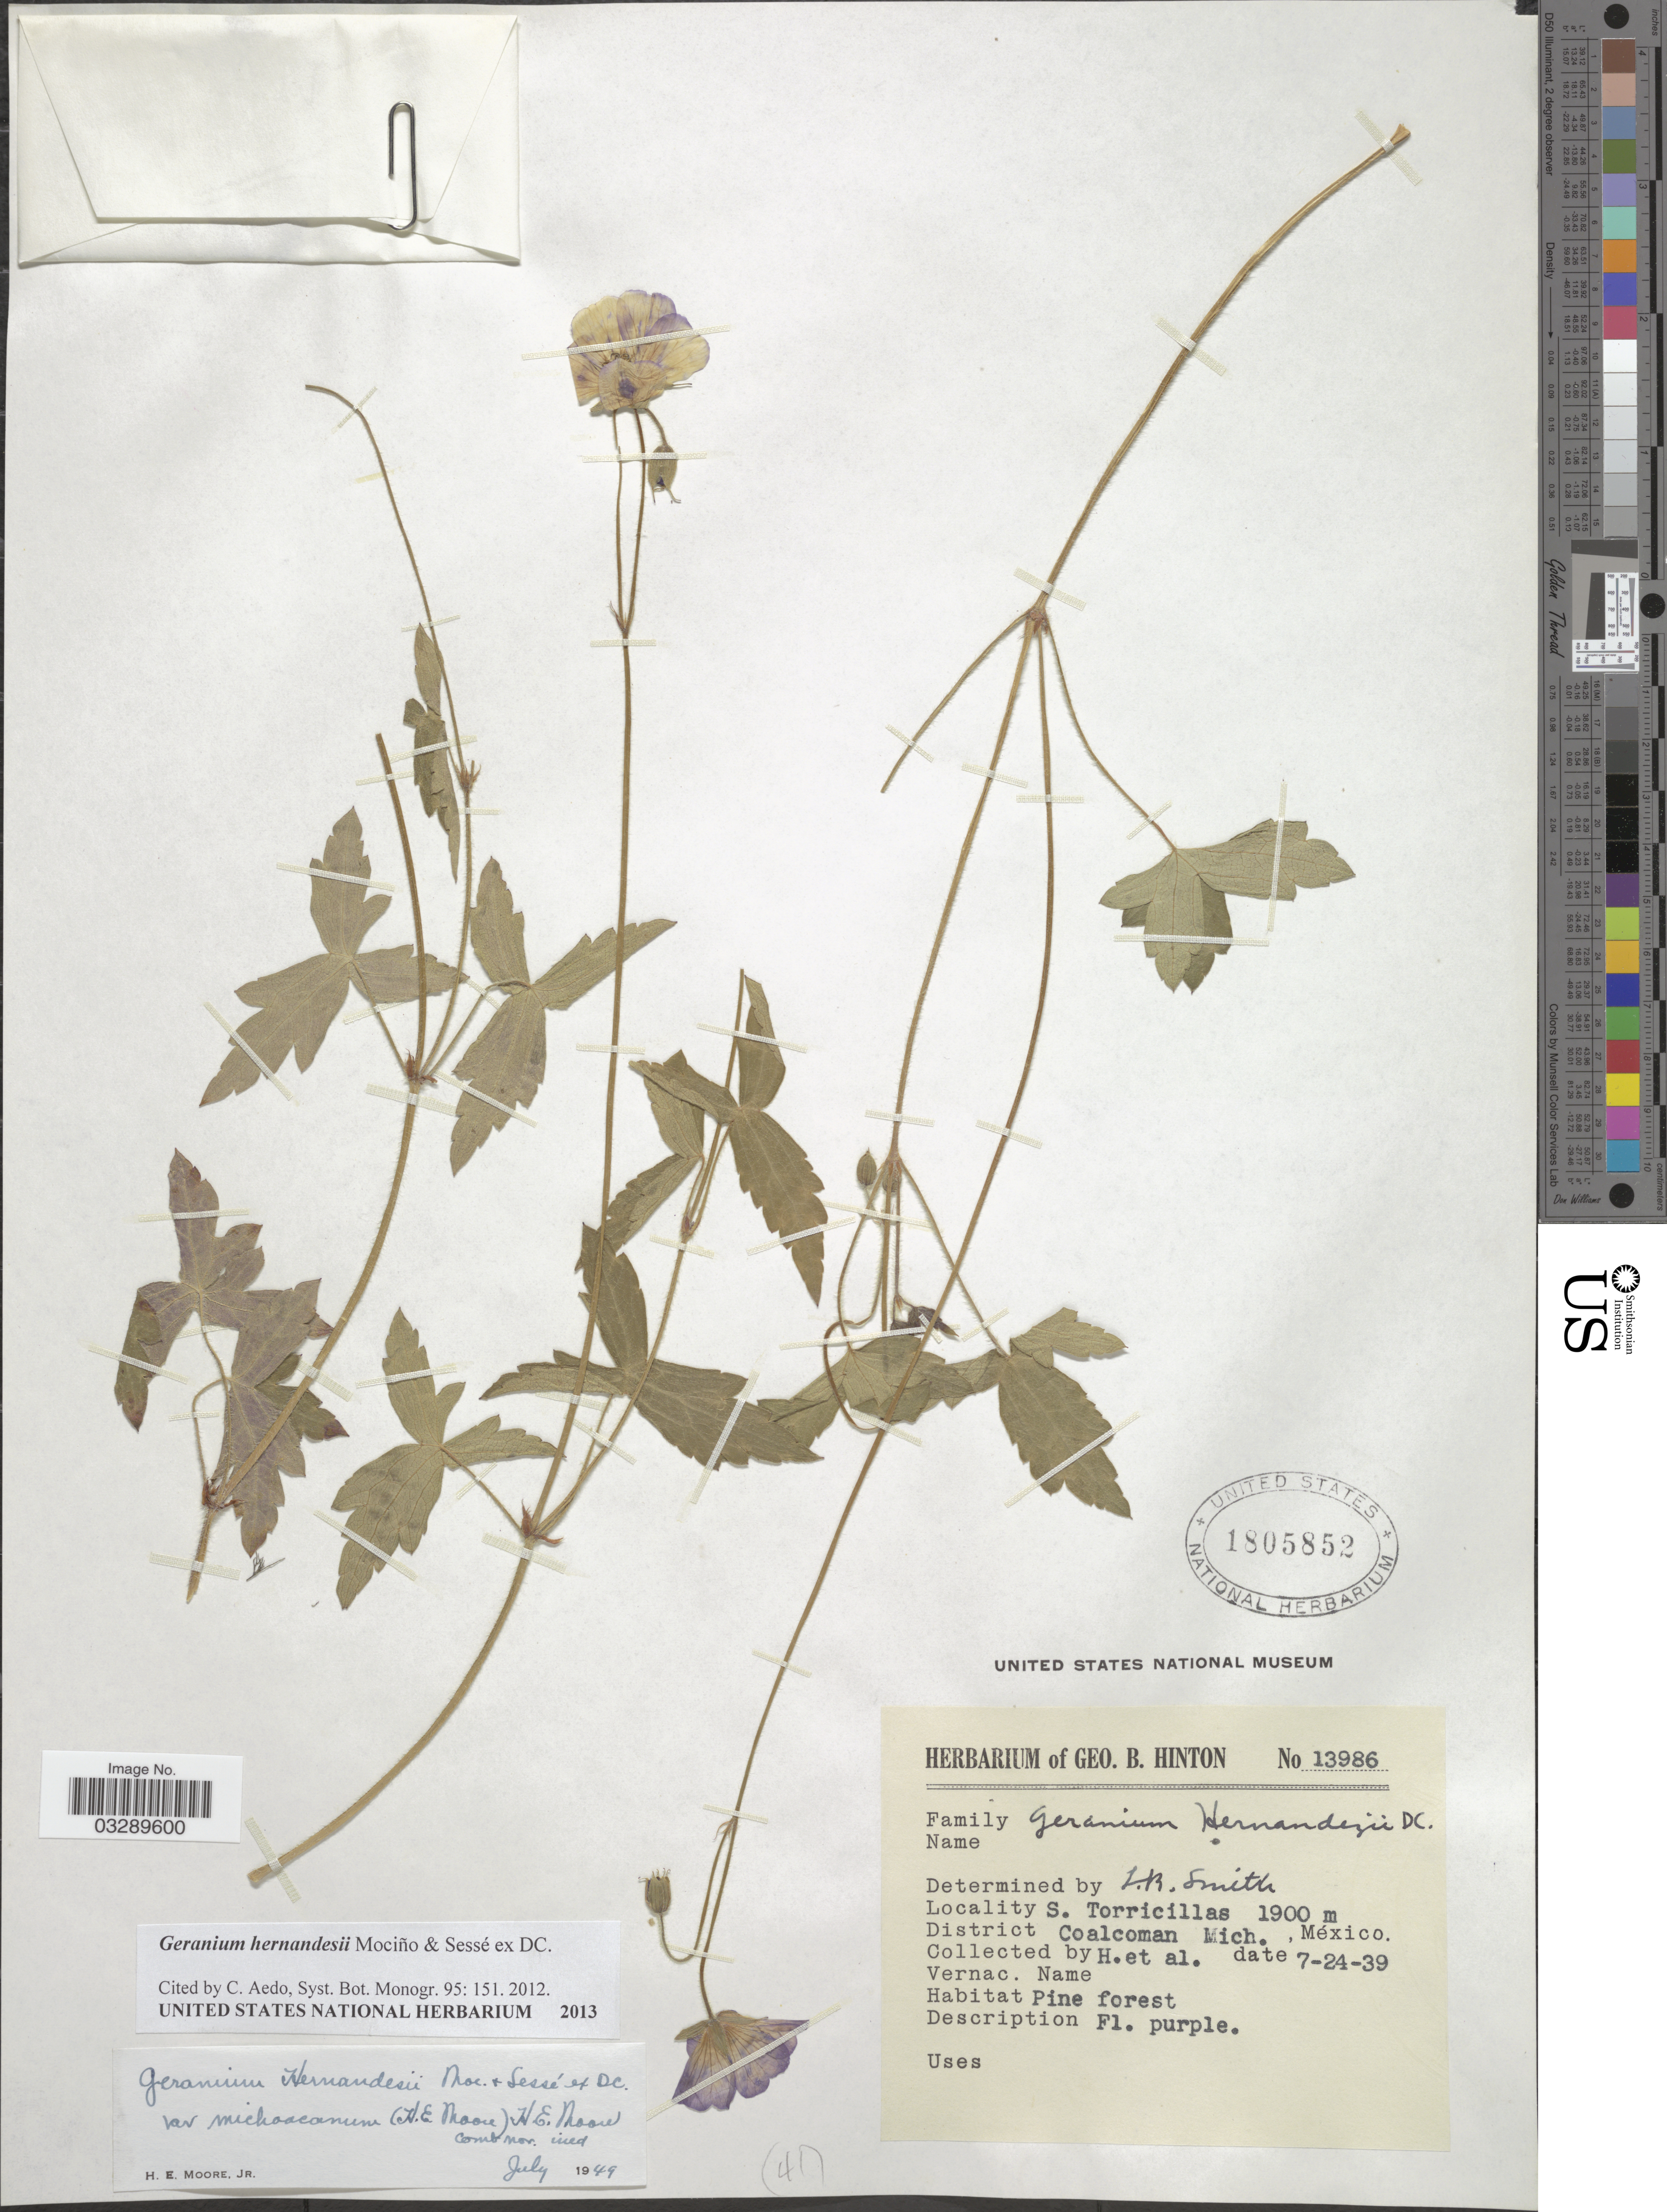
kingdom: Plantae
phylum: Tracheophyta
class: Magnoliopsida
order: Geraniales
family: Geraniaceae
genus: Geranium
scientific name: Geranium hernandesii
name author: DC.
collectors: G. B. Hinton & et al.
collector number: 13986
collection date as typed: Transcribed d/m/y: 24/7/39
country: Mexico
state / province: Michoacán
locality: S. Torricillas, District Coalcoman.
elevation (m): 1900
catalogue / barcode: US 1805852